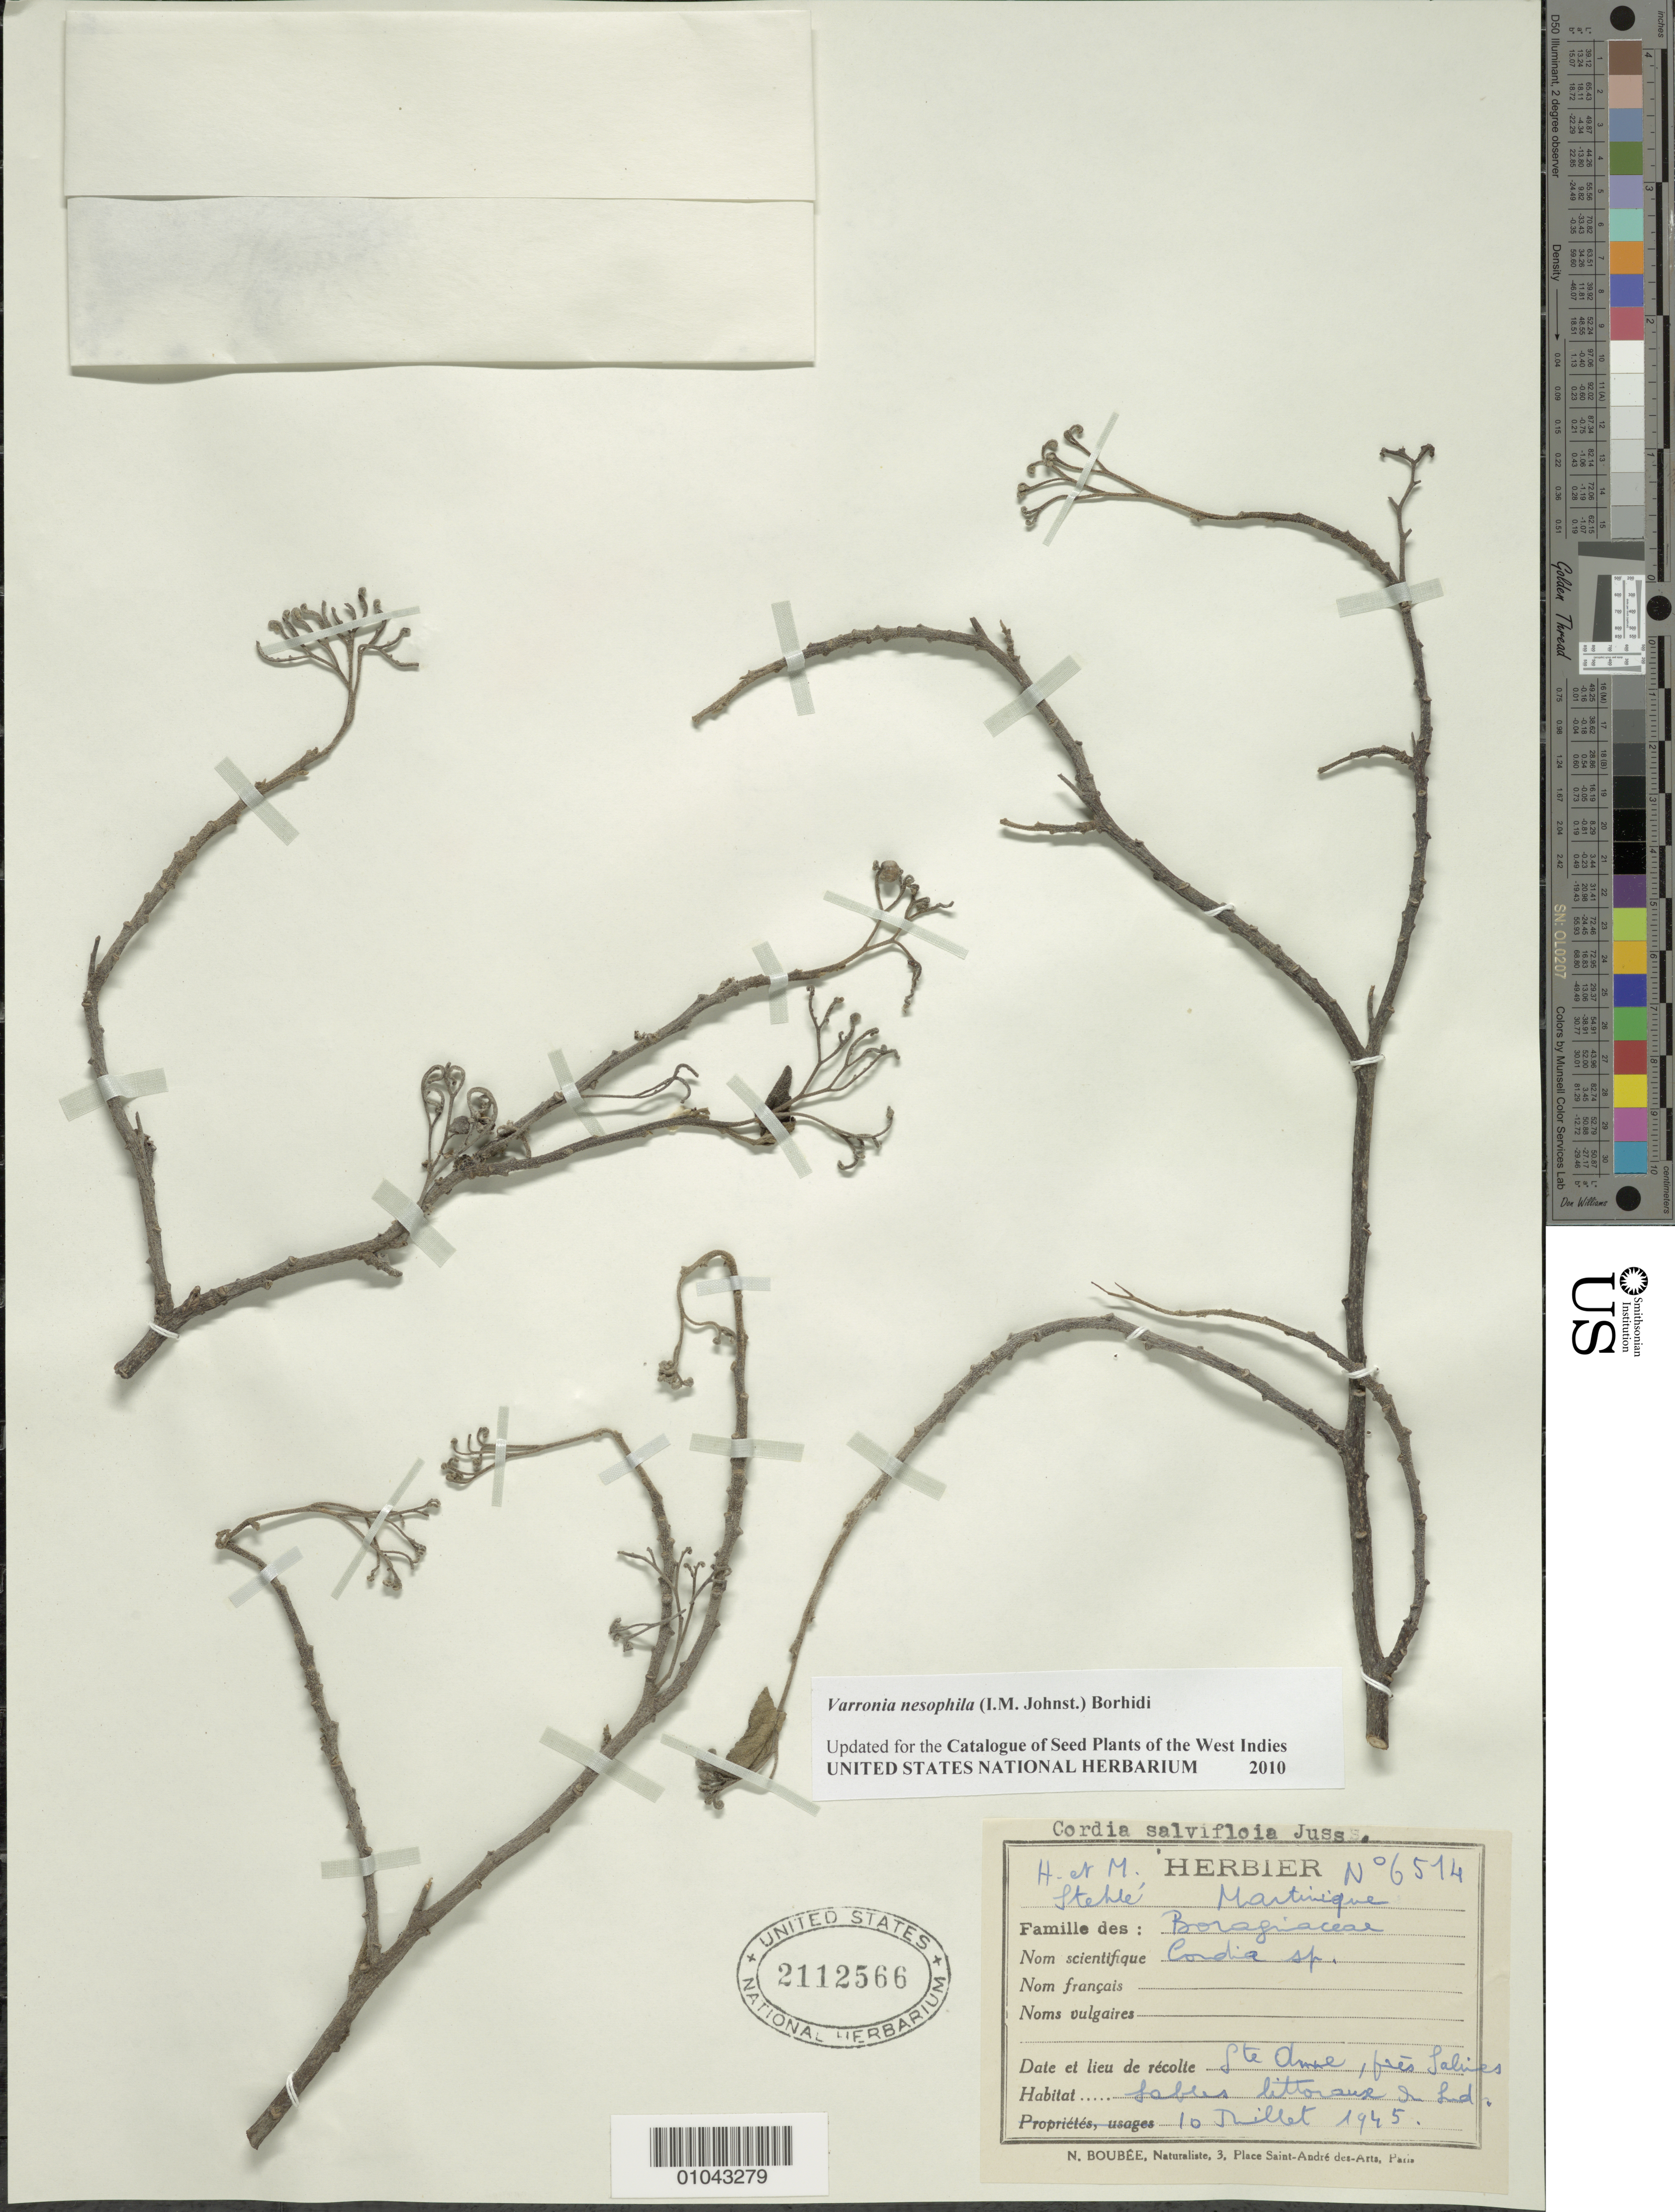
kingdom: Plantae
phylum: Tracheophyta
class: Magnoliopsida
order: Boraginales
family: Cordiaceae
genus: Varronia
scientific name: Varronia nesophila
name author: (I.M. Johnst.) Borhidi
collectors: H. Stehlé & M. Stehlé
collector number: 6514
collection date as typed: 10 Jul 1945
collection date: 1945-07-10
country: Martinique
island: Martinique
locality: Ste. Anne, près Salines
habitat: Sables littoraux du Sud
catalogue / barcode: US 2112566